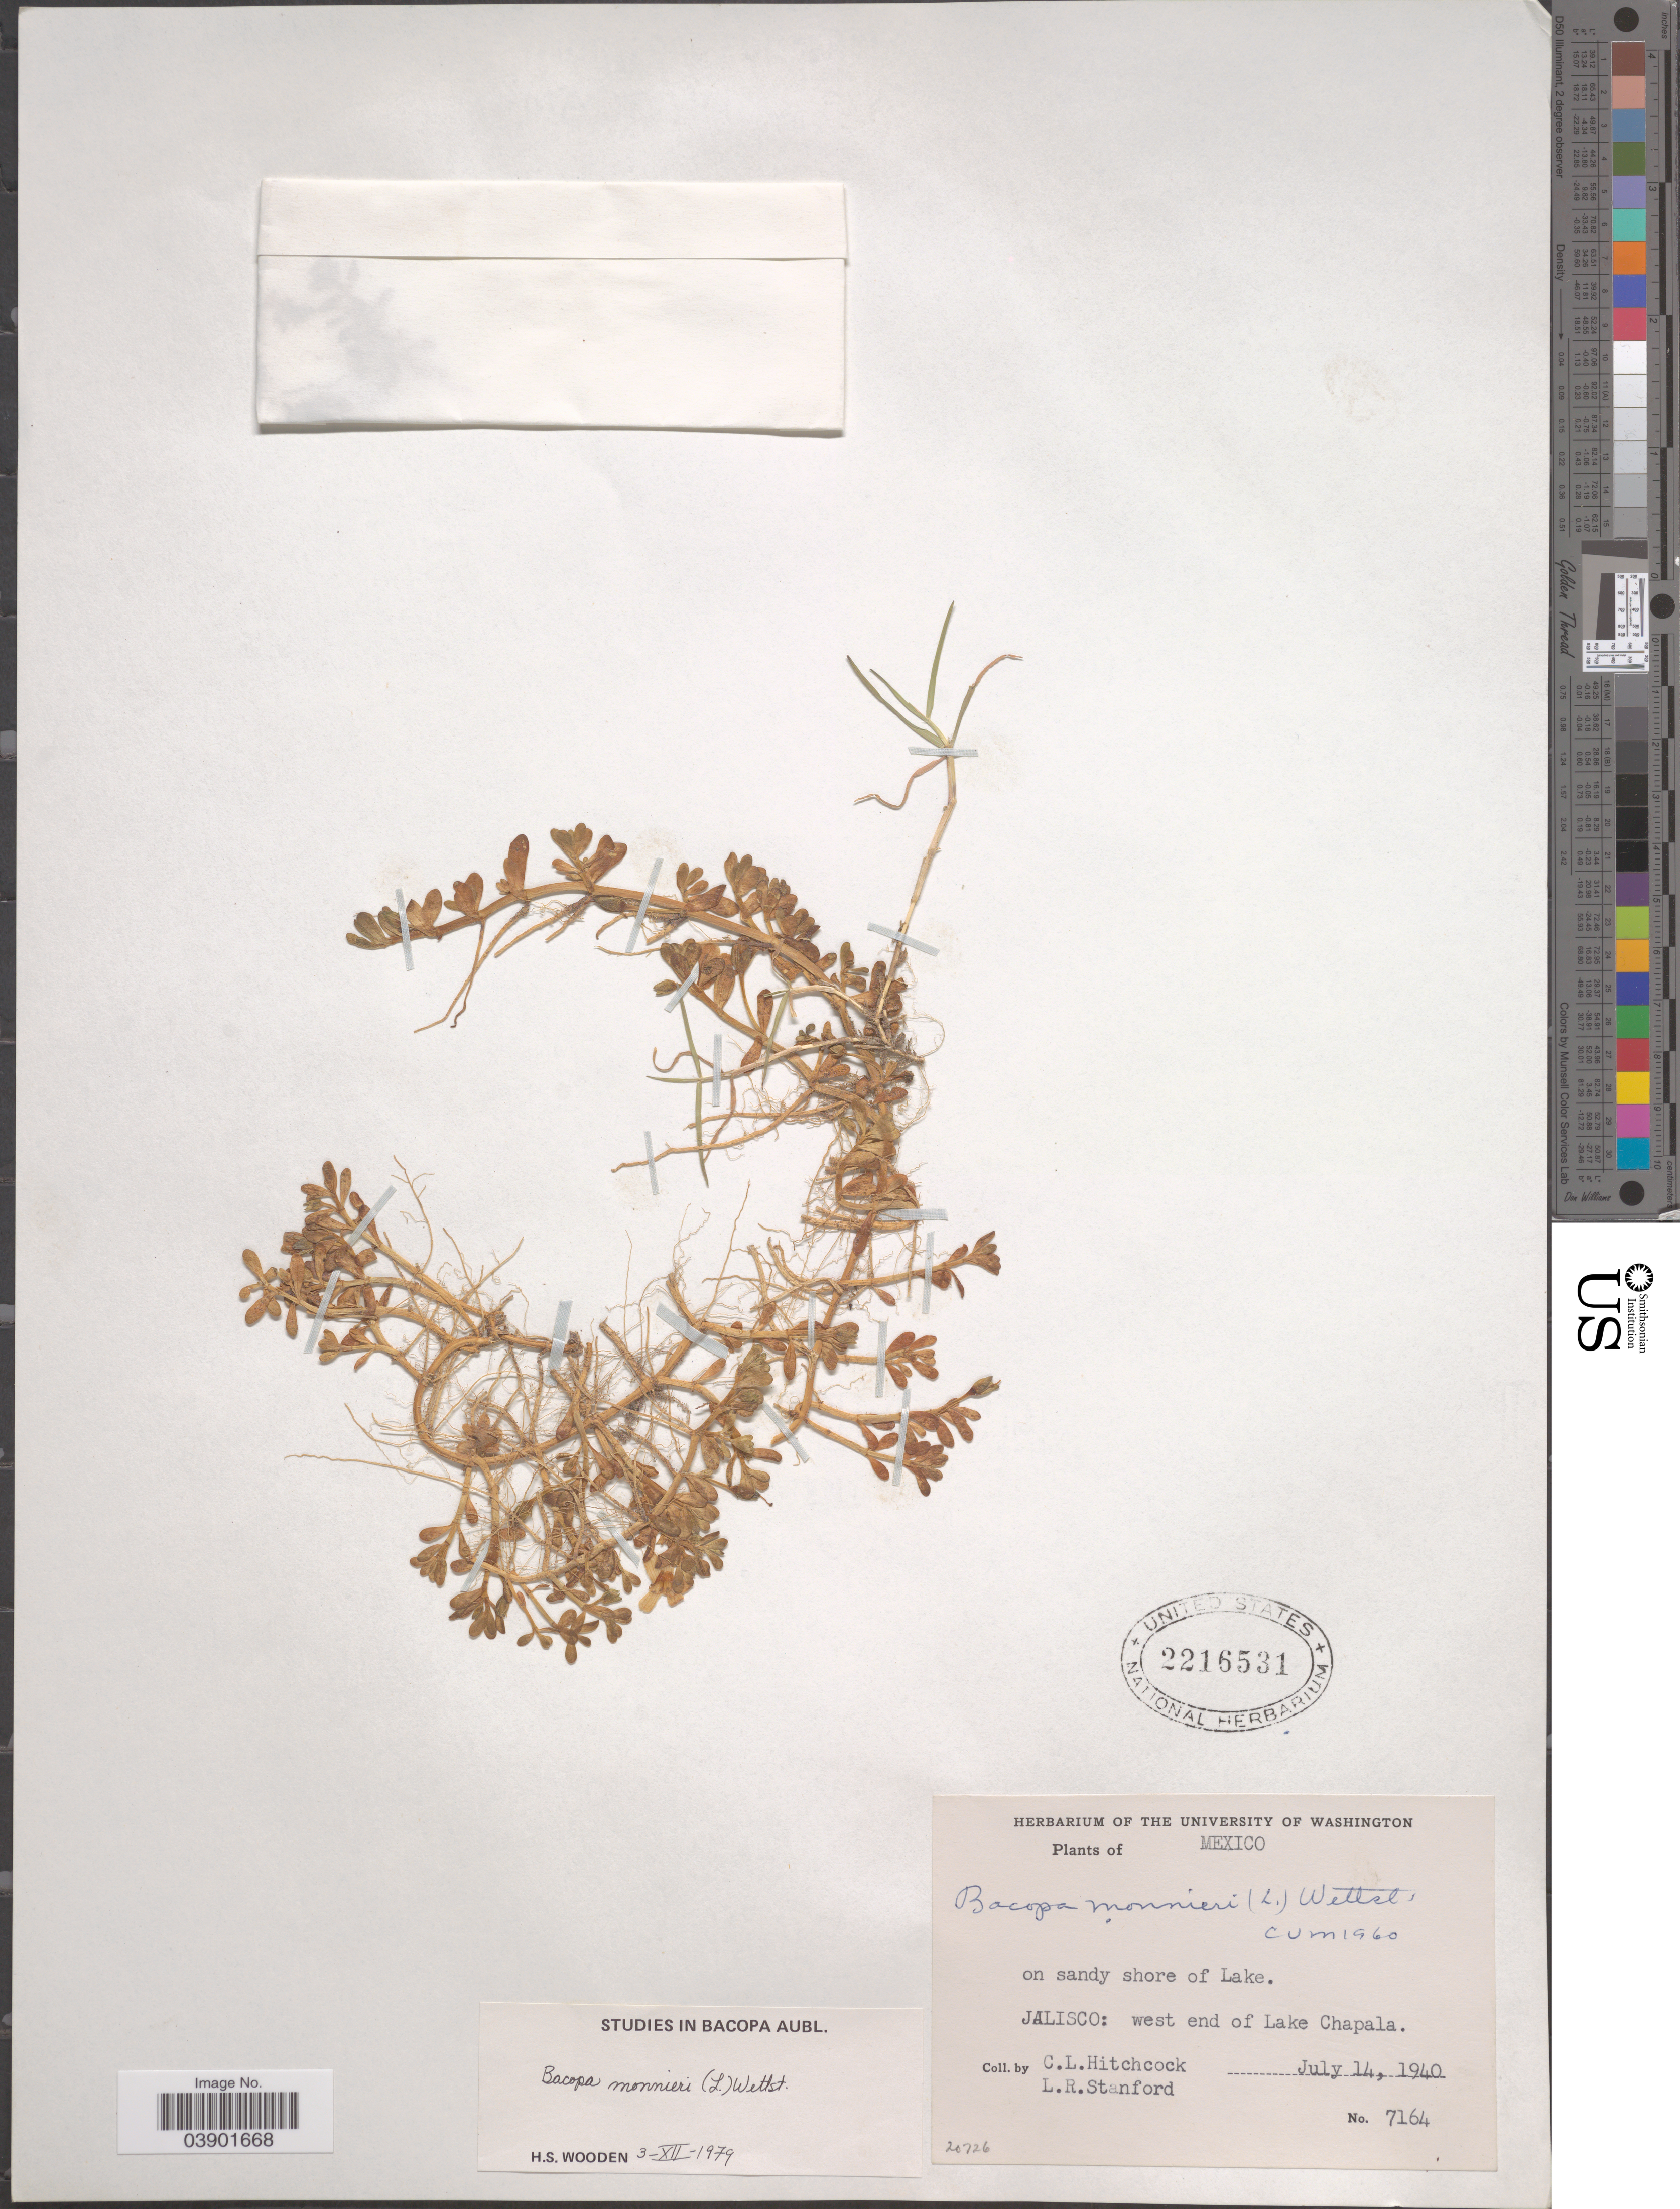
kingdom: Plantae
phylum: Tracheophyta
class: Magnoliopsida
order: Lamiales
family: Plantaginaceae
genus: Bacopa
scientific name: Bacopa monnieri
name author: (L.) Pennell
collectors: C. L. Hitchcock & L. R. Stanford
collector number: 7164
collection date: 1940-07-14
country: Mexico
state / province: Jalisco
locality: West end of Lake Chapala.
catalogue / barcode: US 2216531